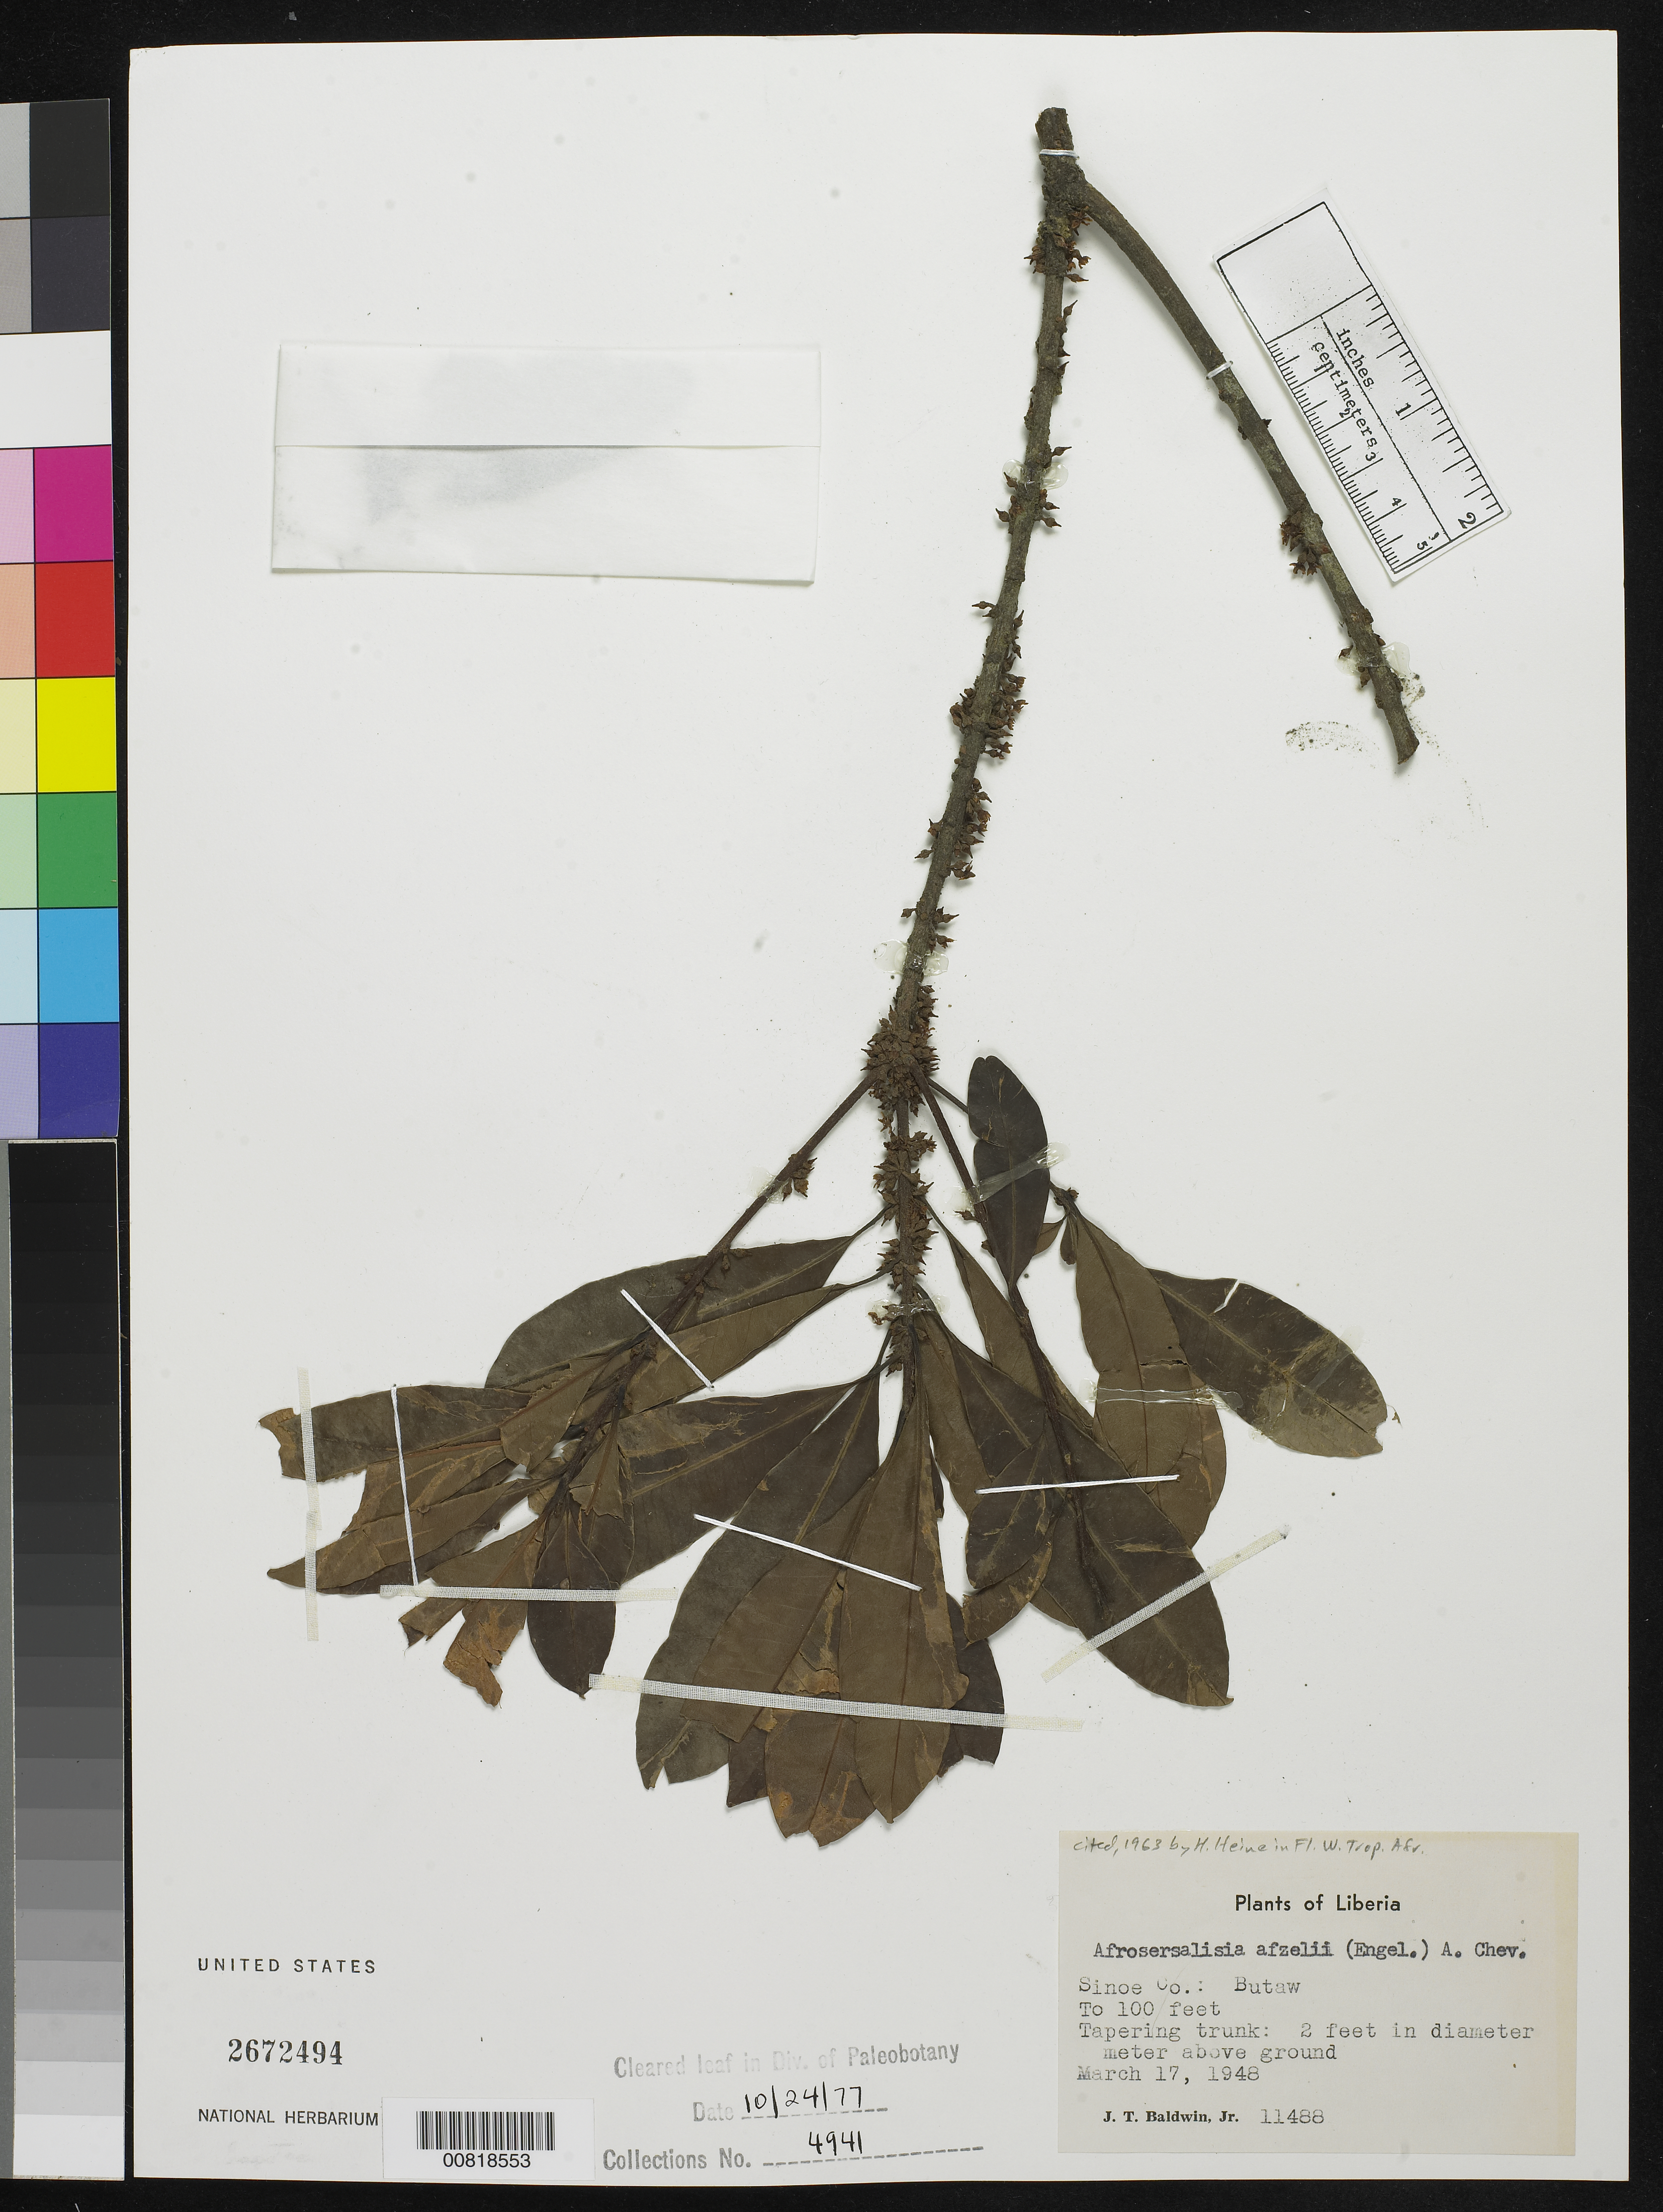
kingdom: Plantae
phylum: Tracheophyta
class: Magnoliopsida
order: Ericales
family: Sapotaceae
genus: Synsepalum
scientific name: Synsepalum afzelii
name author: (Engl.) T.D. Penn.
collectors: J. T. Baldwin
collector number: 11488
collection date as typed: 17 Mar 1948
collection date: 1948-03-17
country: Liberia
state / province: Sinoe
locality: Butaw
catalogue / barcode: US 2672494